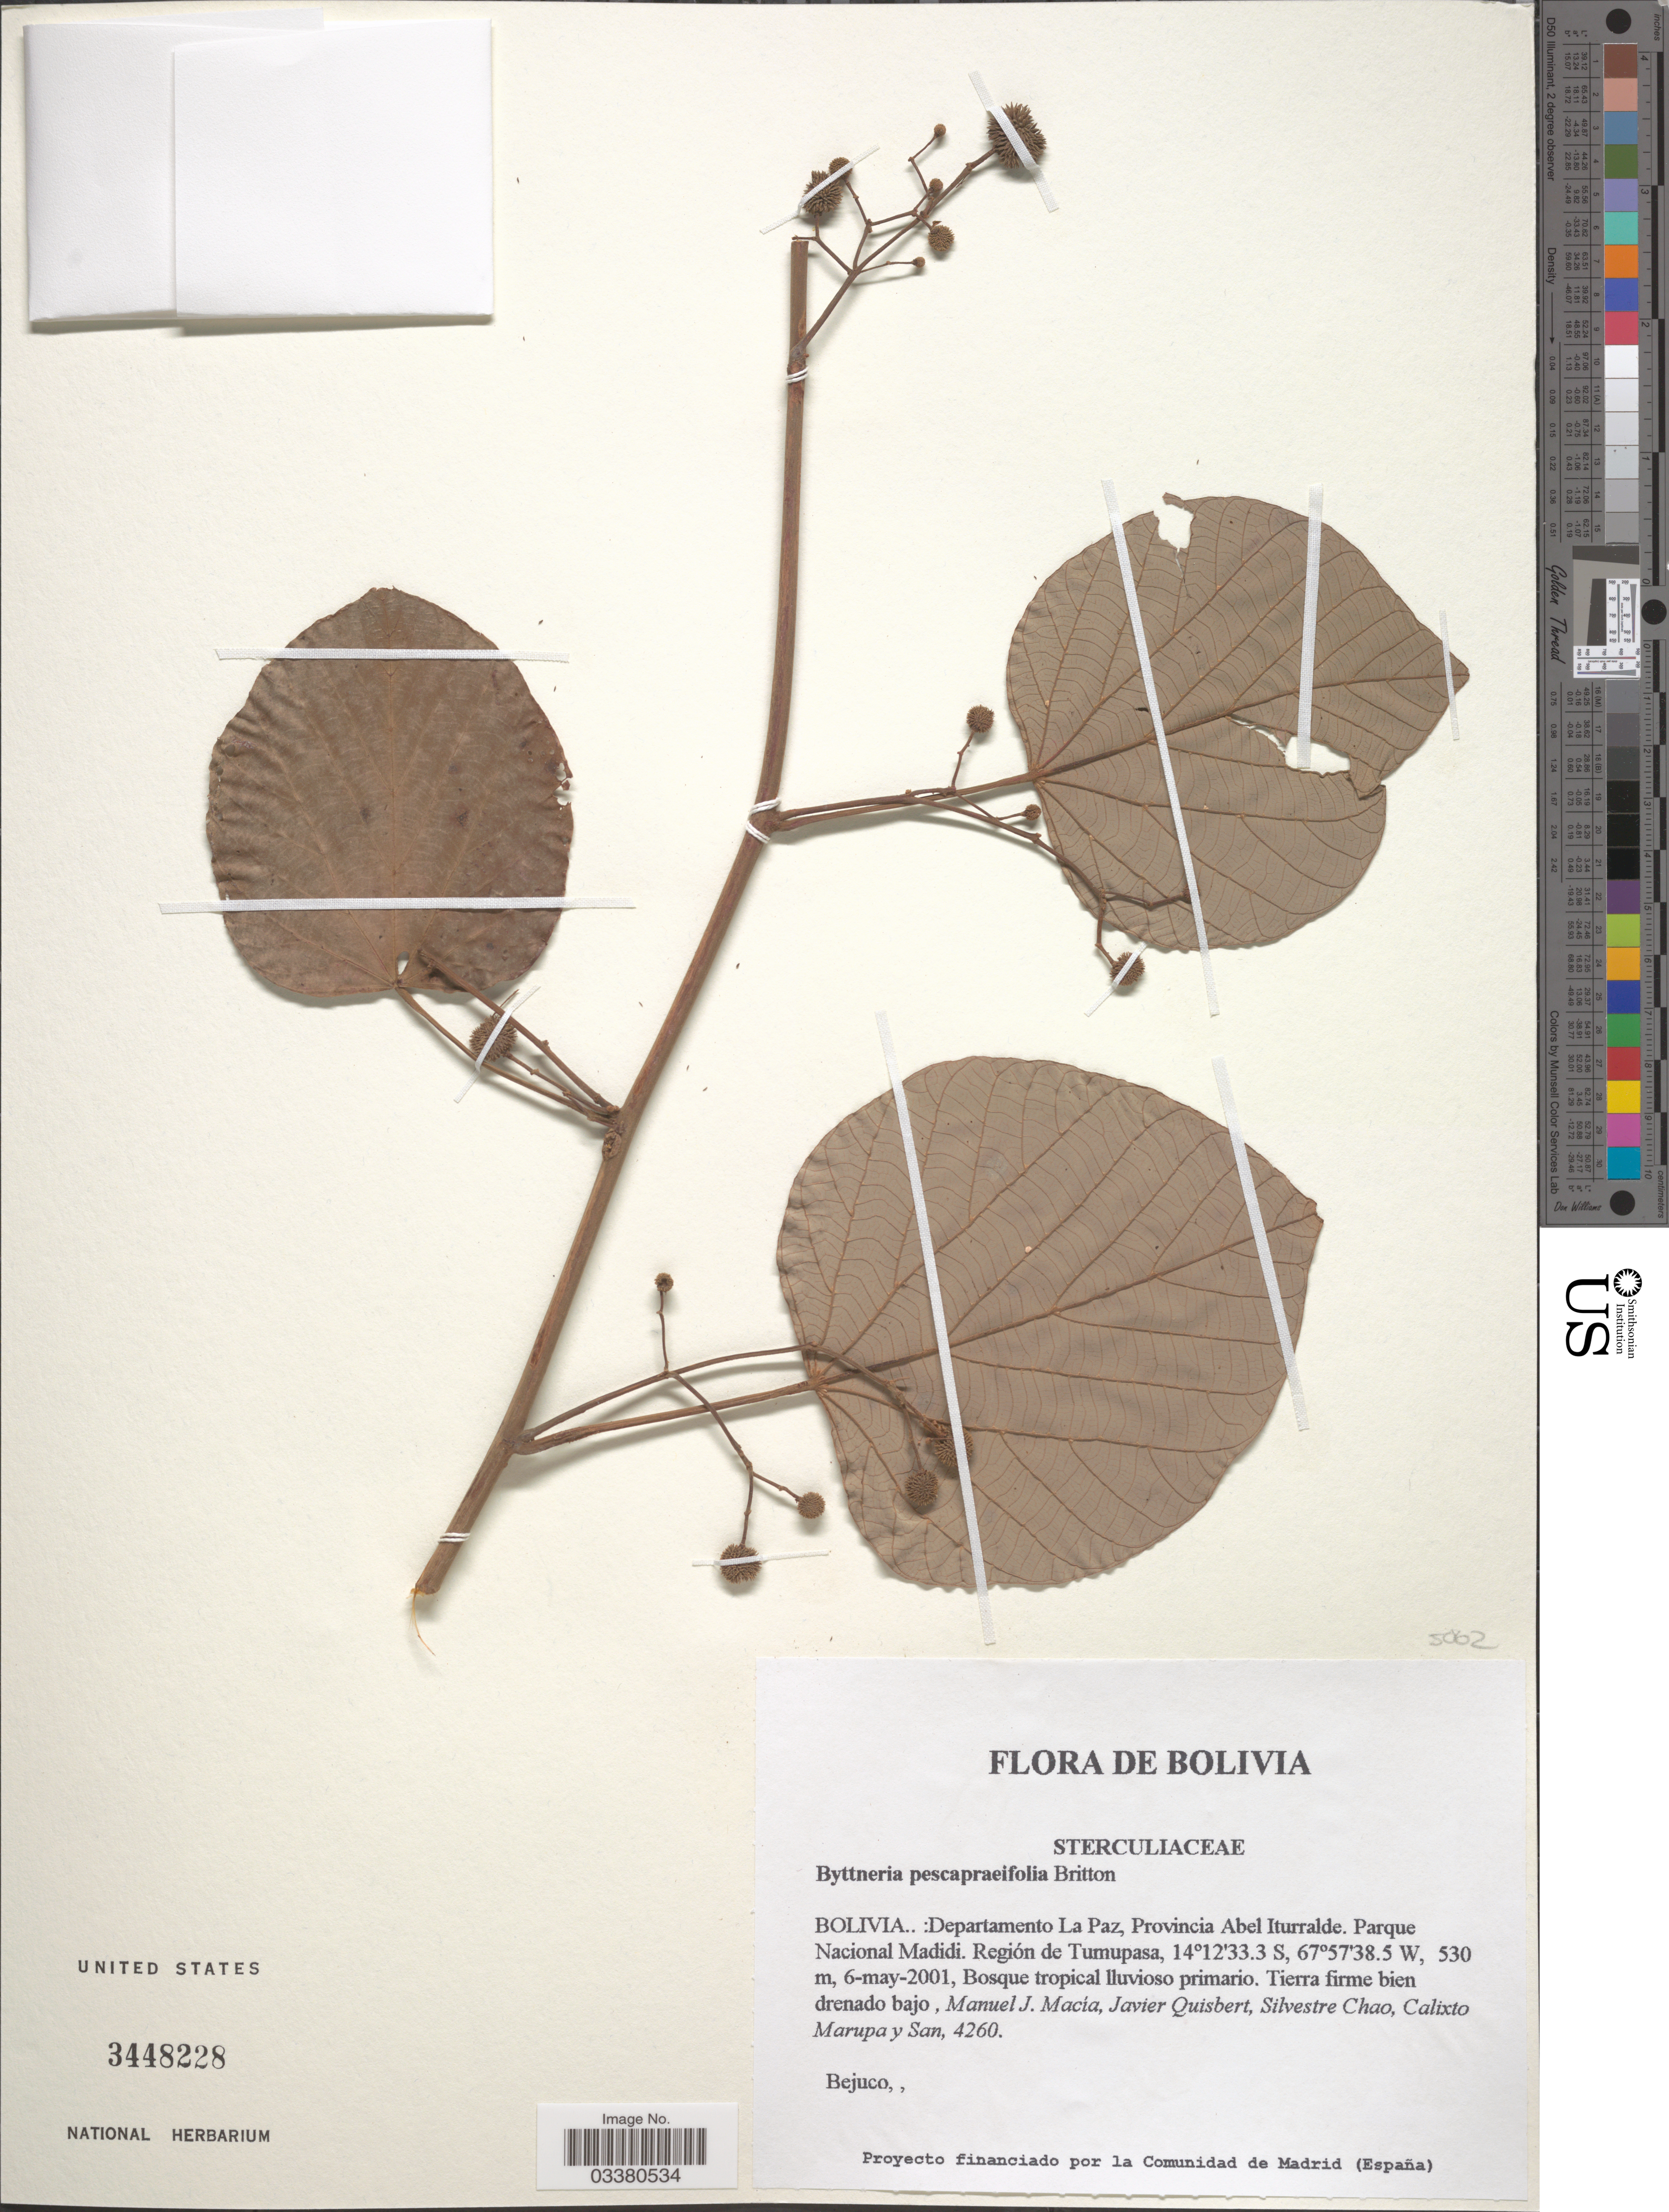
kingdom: Plantae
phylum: Tracheophyta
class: Magnoliopsida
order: Malvales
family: Malvaceae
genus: Byttneria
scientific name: Byttneria pescapriifolia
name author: Britton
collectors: M. Macia, J. Quisbert, S. Chao & C. Marupa y Santo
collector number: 4260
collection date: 2001-05-06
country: Bolivia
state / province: La Paz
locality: Departamento La Paz, Provincia Abel Iturralde. Parque Nacional Madidi. Región de Tumupasa.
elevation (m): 530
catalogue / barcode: US 3448228